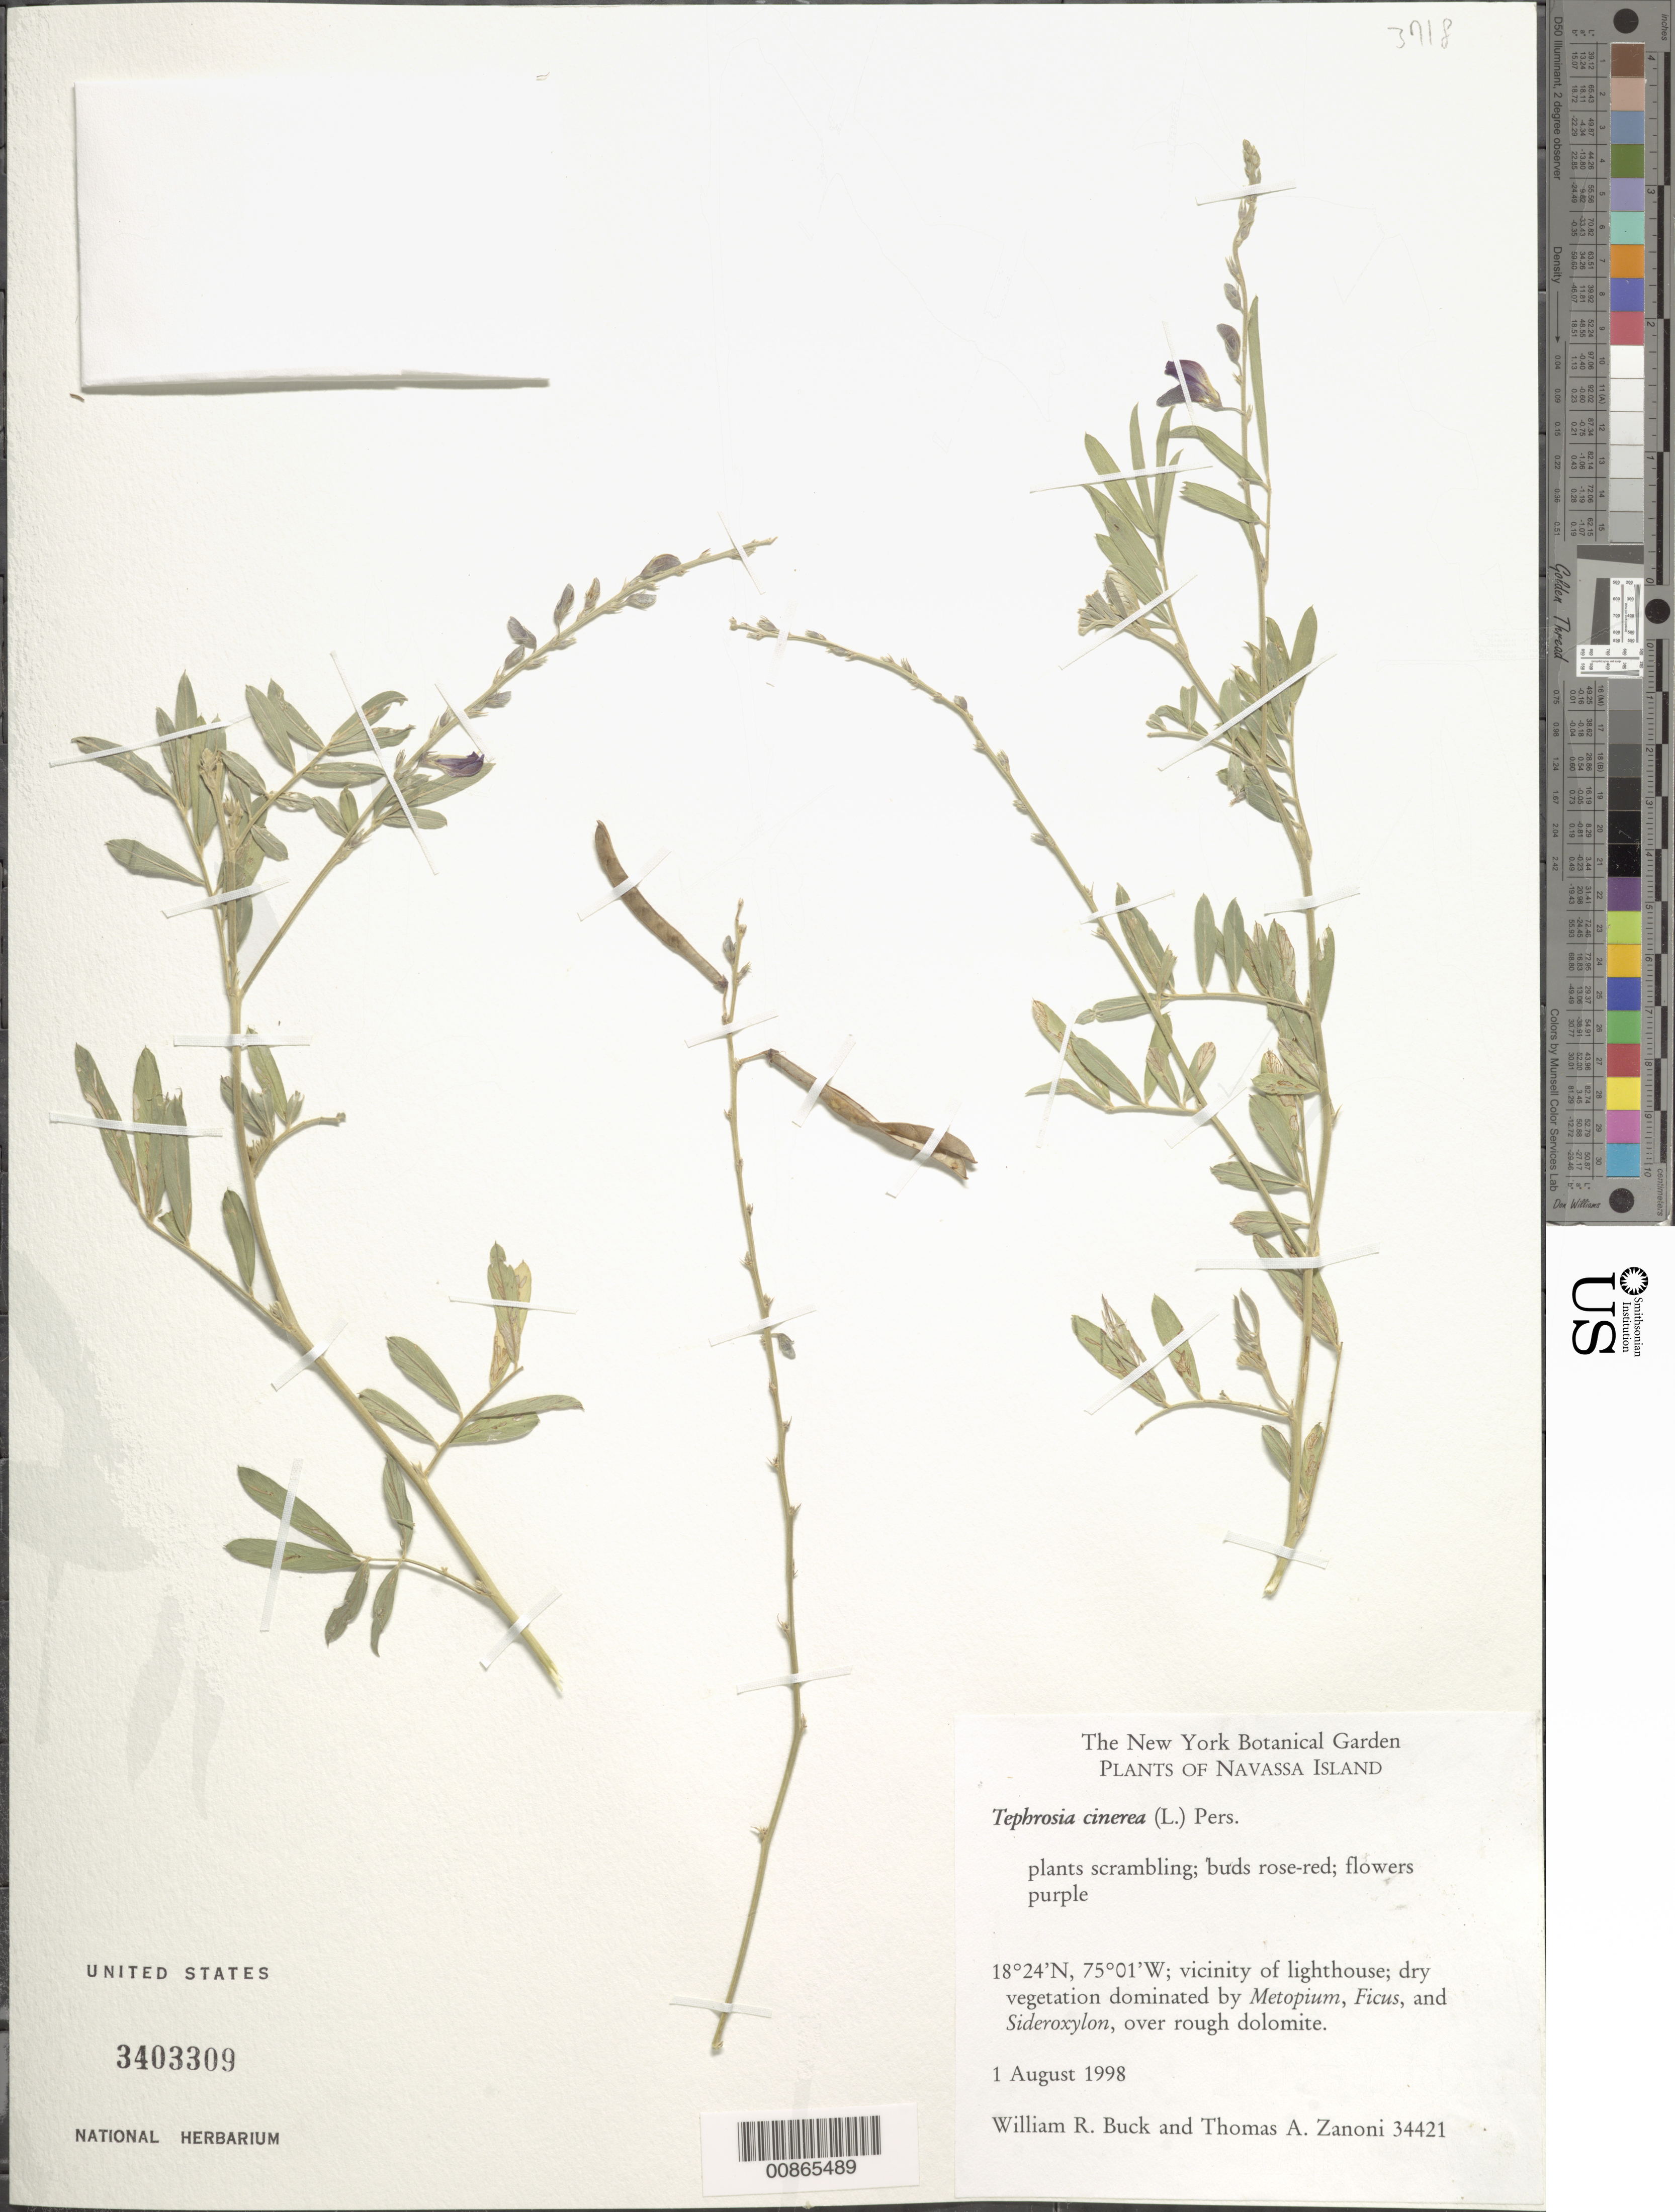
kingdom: Plantae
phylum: Tracheophyta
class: Magnoliopsida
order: Fabales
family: Fabaceae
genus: Tephrosia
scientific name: Tephrosia cinerea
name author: (L.) Pers.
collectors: W. R. Buck & T. A. Zanoni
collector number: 34421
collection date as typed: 01 Aug 1998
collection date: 1998-08-01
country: Navassa Island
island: Hispaniola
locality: Navassa Island. Vicinity of lighthouse.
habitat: Dry vegetation dominated by Metopium, Ficus and Sideroxylon, over rough dolomite.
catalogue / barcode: US 3403309